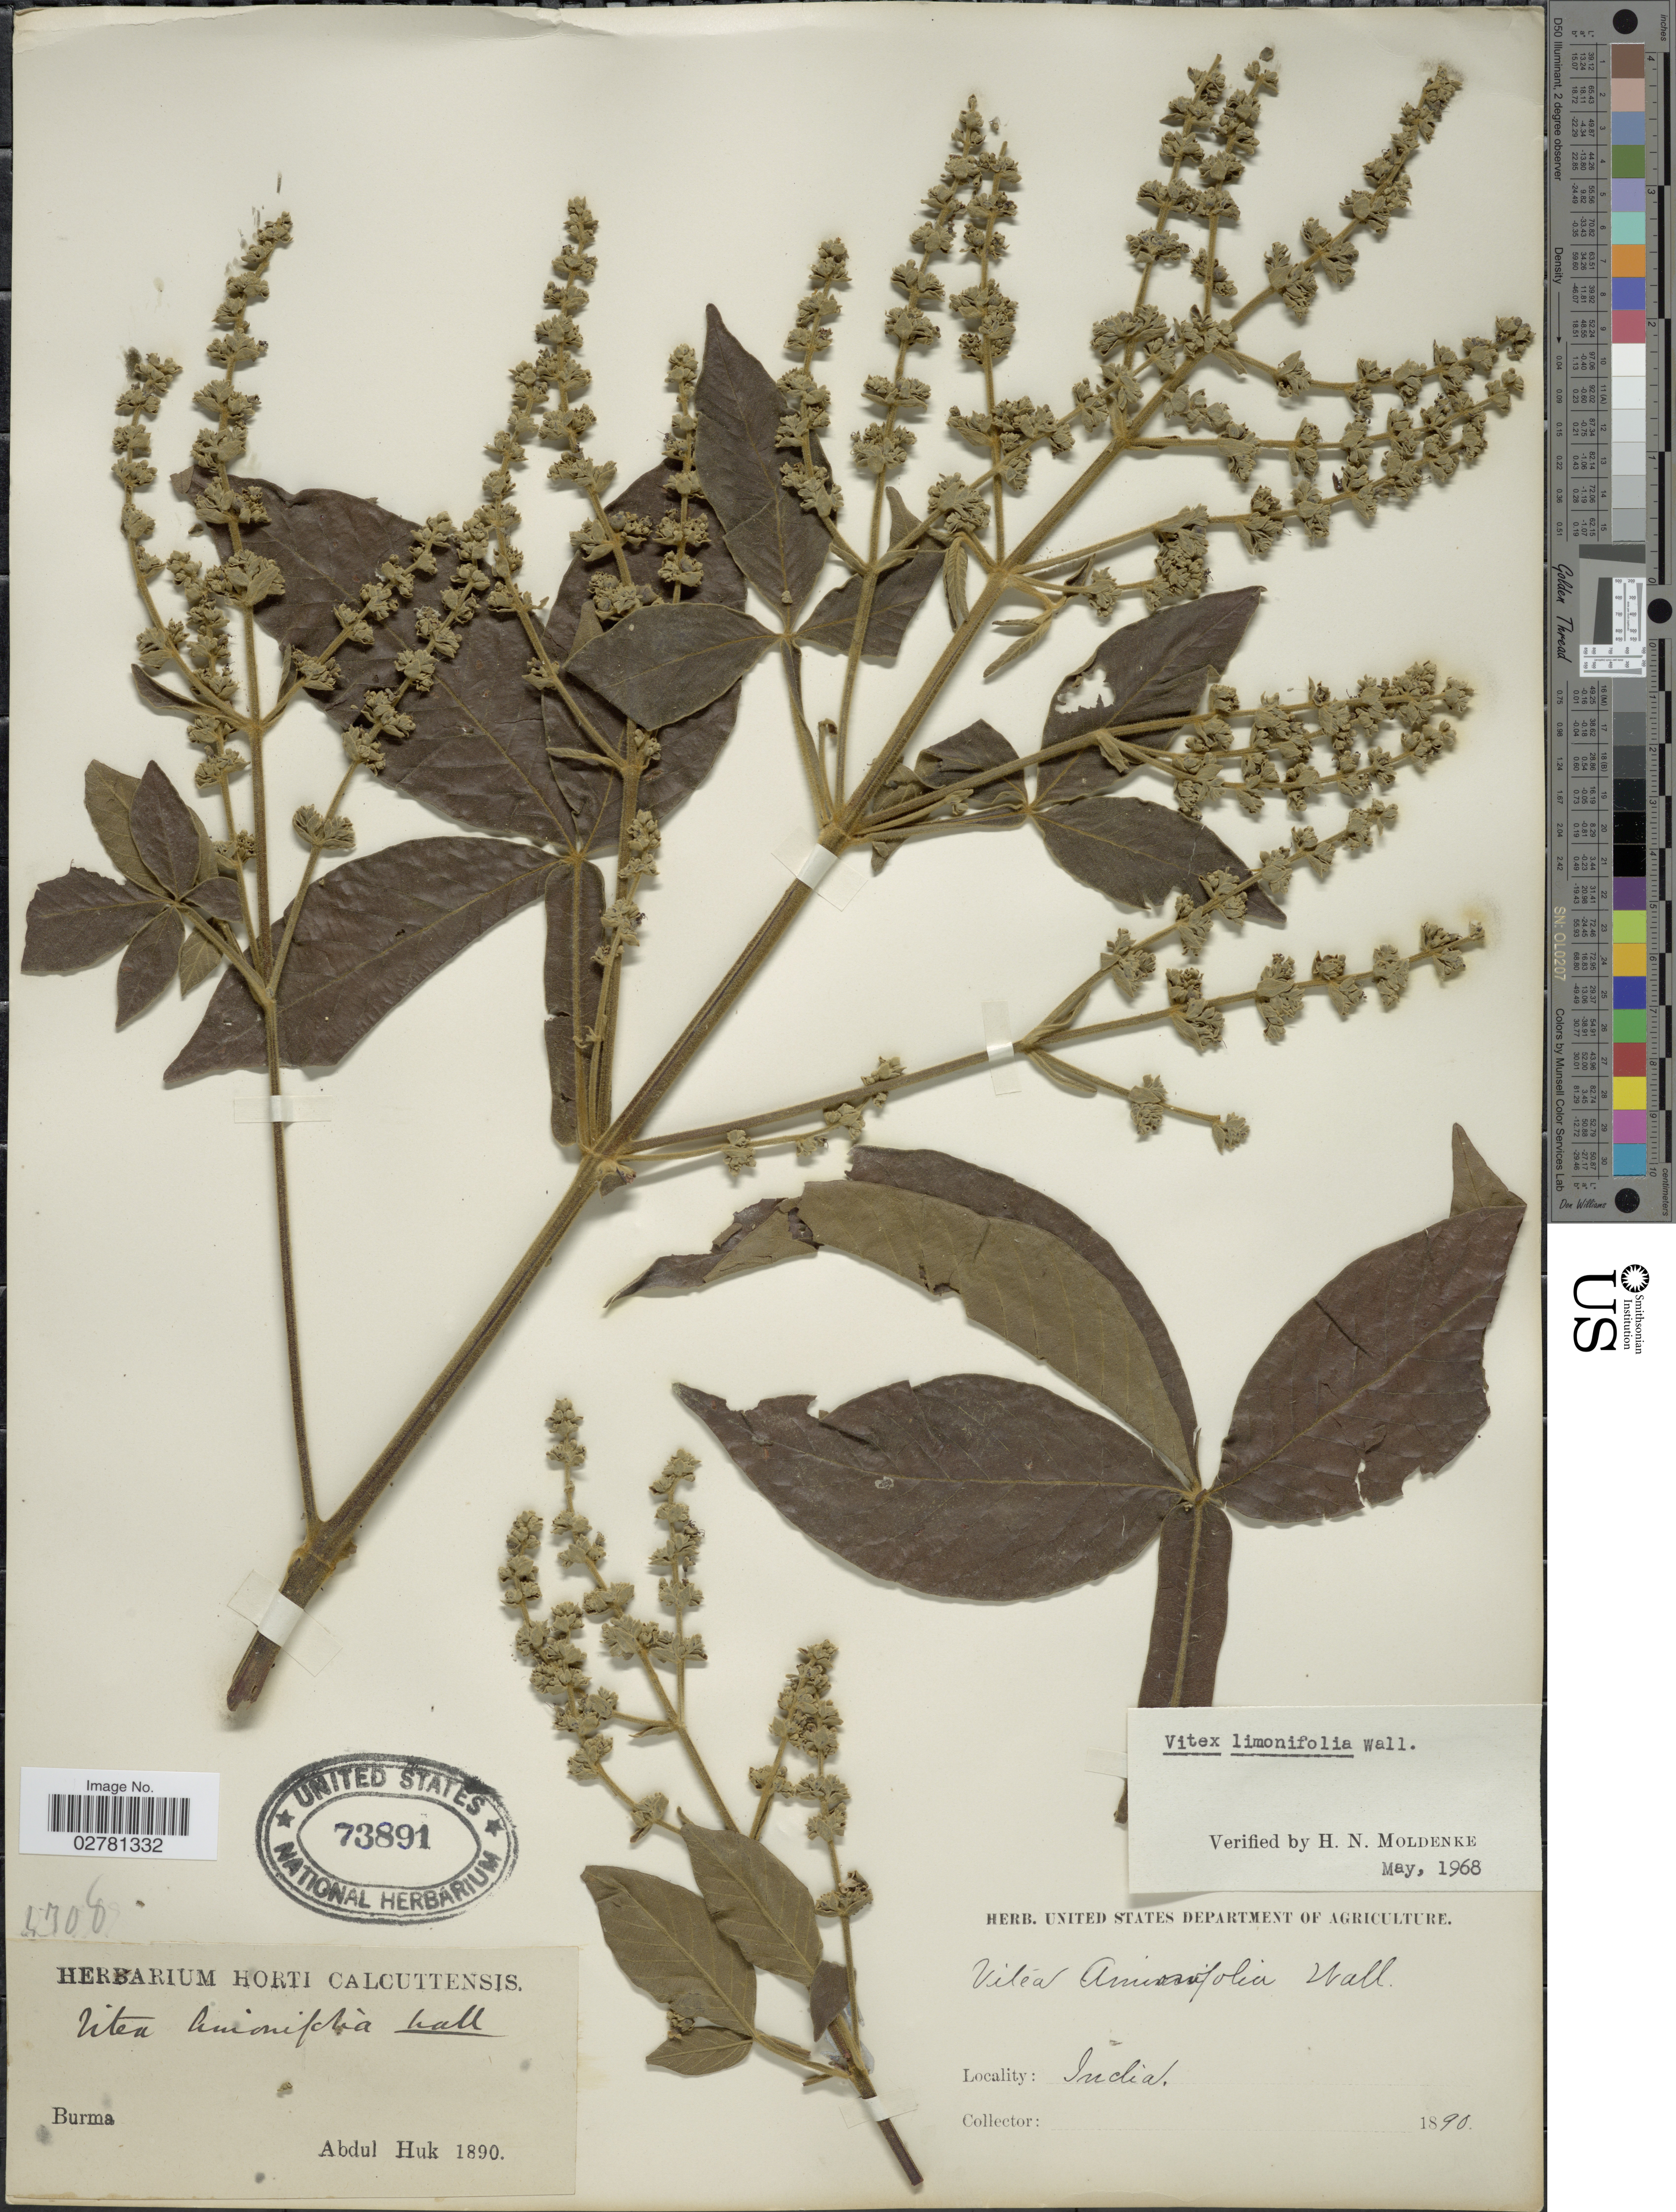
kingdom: Plantae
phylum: Tracheophyta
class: Magnoliopsida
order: Lamiales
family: Lamiaceae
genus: Vitex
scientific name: Vitex limonifolia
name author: Wall.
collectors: A. Huk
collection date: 1890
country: Myanmar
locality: Burma, India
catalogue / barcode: US 73891